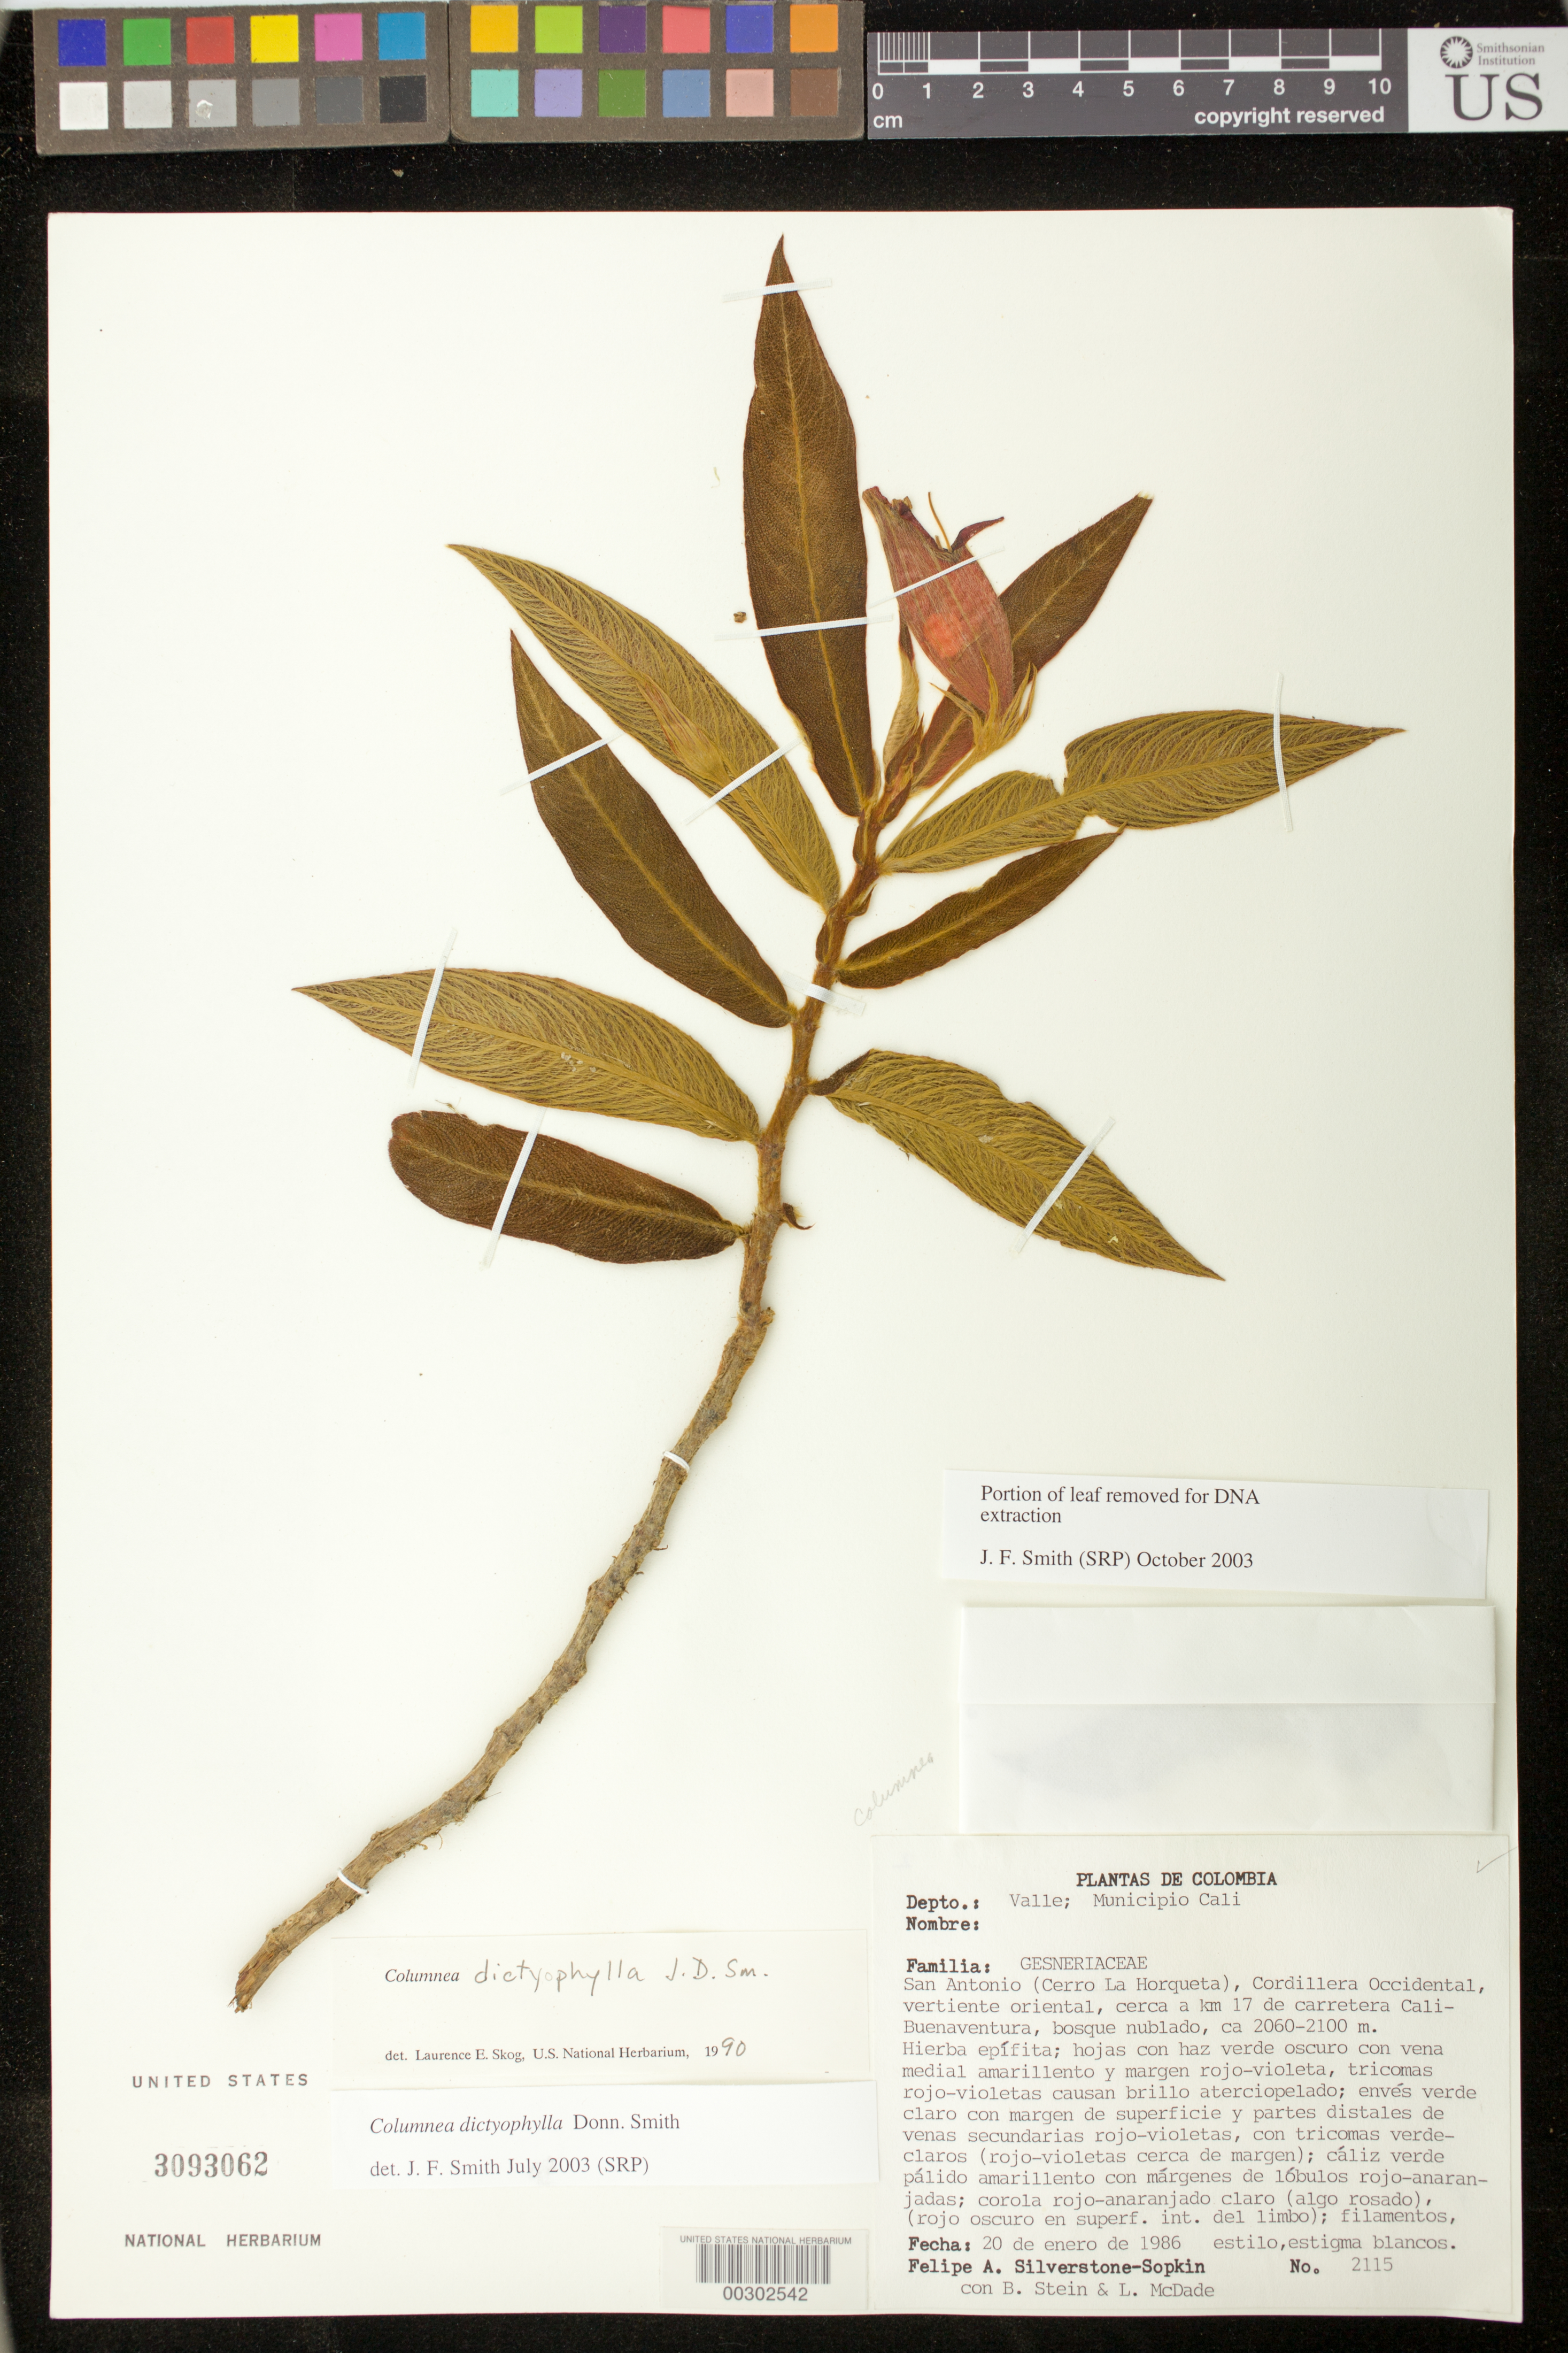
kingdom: Plantae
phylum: Tracheophyta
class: Magnoliopsida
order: Lamiales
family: Gesneriaceae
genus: Columnea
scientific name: Columnea dictyophylla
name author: Donn. Sm.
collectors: P. A. Silverstone-Sopkin, B. A. Stein & L. McDade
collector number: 2115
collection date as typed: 20 Jan 1986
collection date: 1986-01-20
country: Colombia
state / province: Valle del Cauca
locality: Mpio. Cali, San Antonio (Cerro la Horqueta), Cordillera Occidental, eastern slope, near km 17 Cali-Buenaventura highway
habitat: Cloud forest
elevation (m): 2060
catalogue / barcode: US 3093062